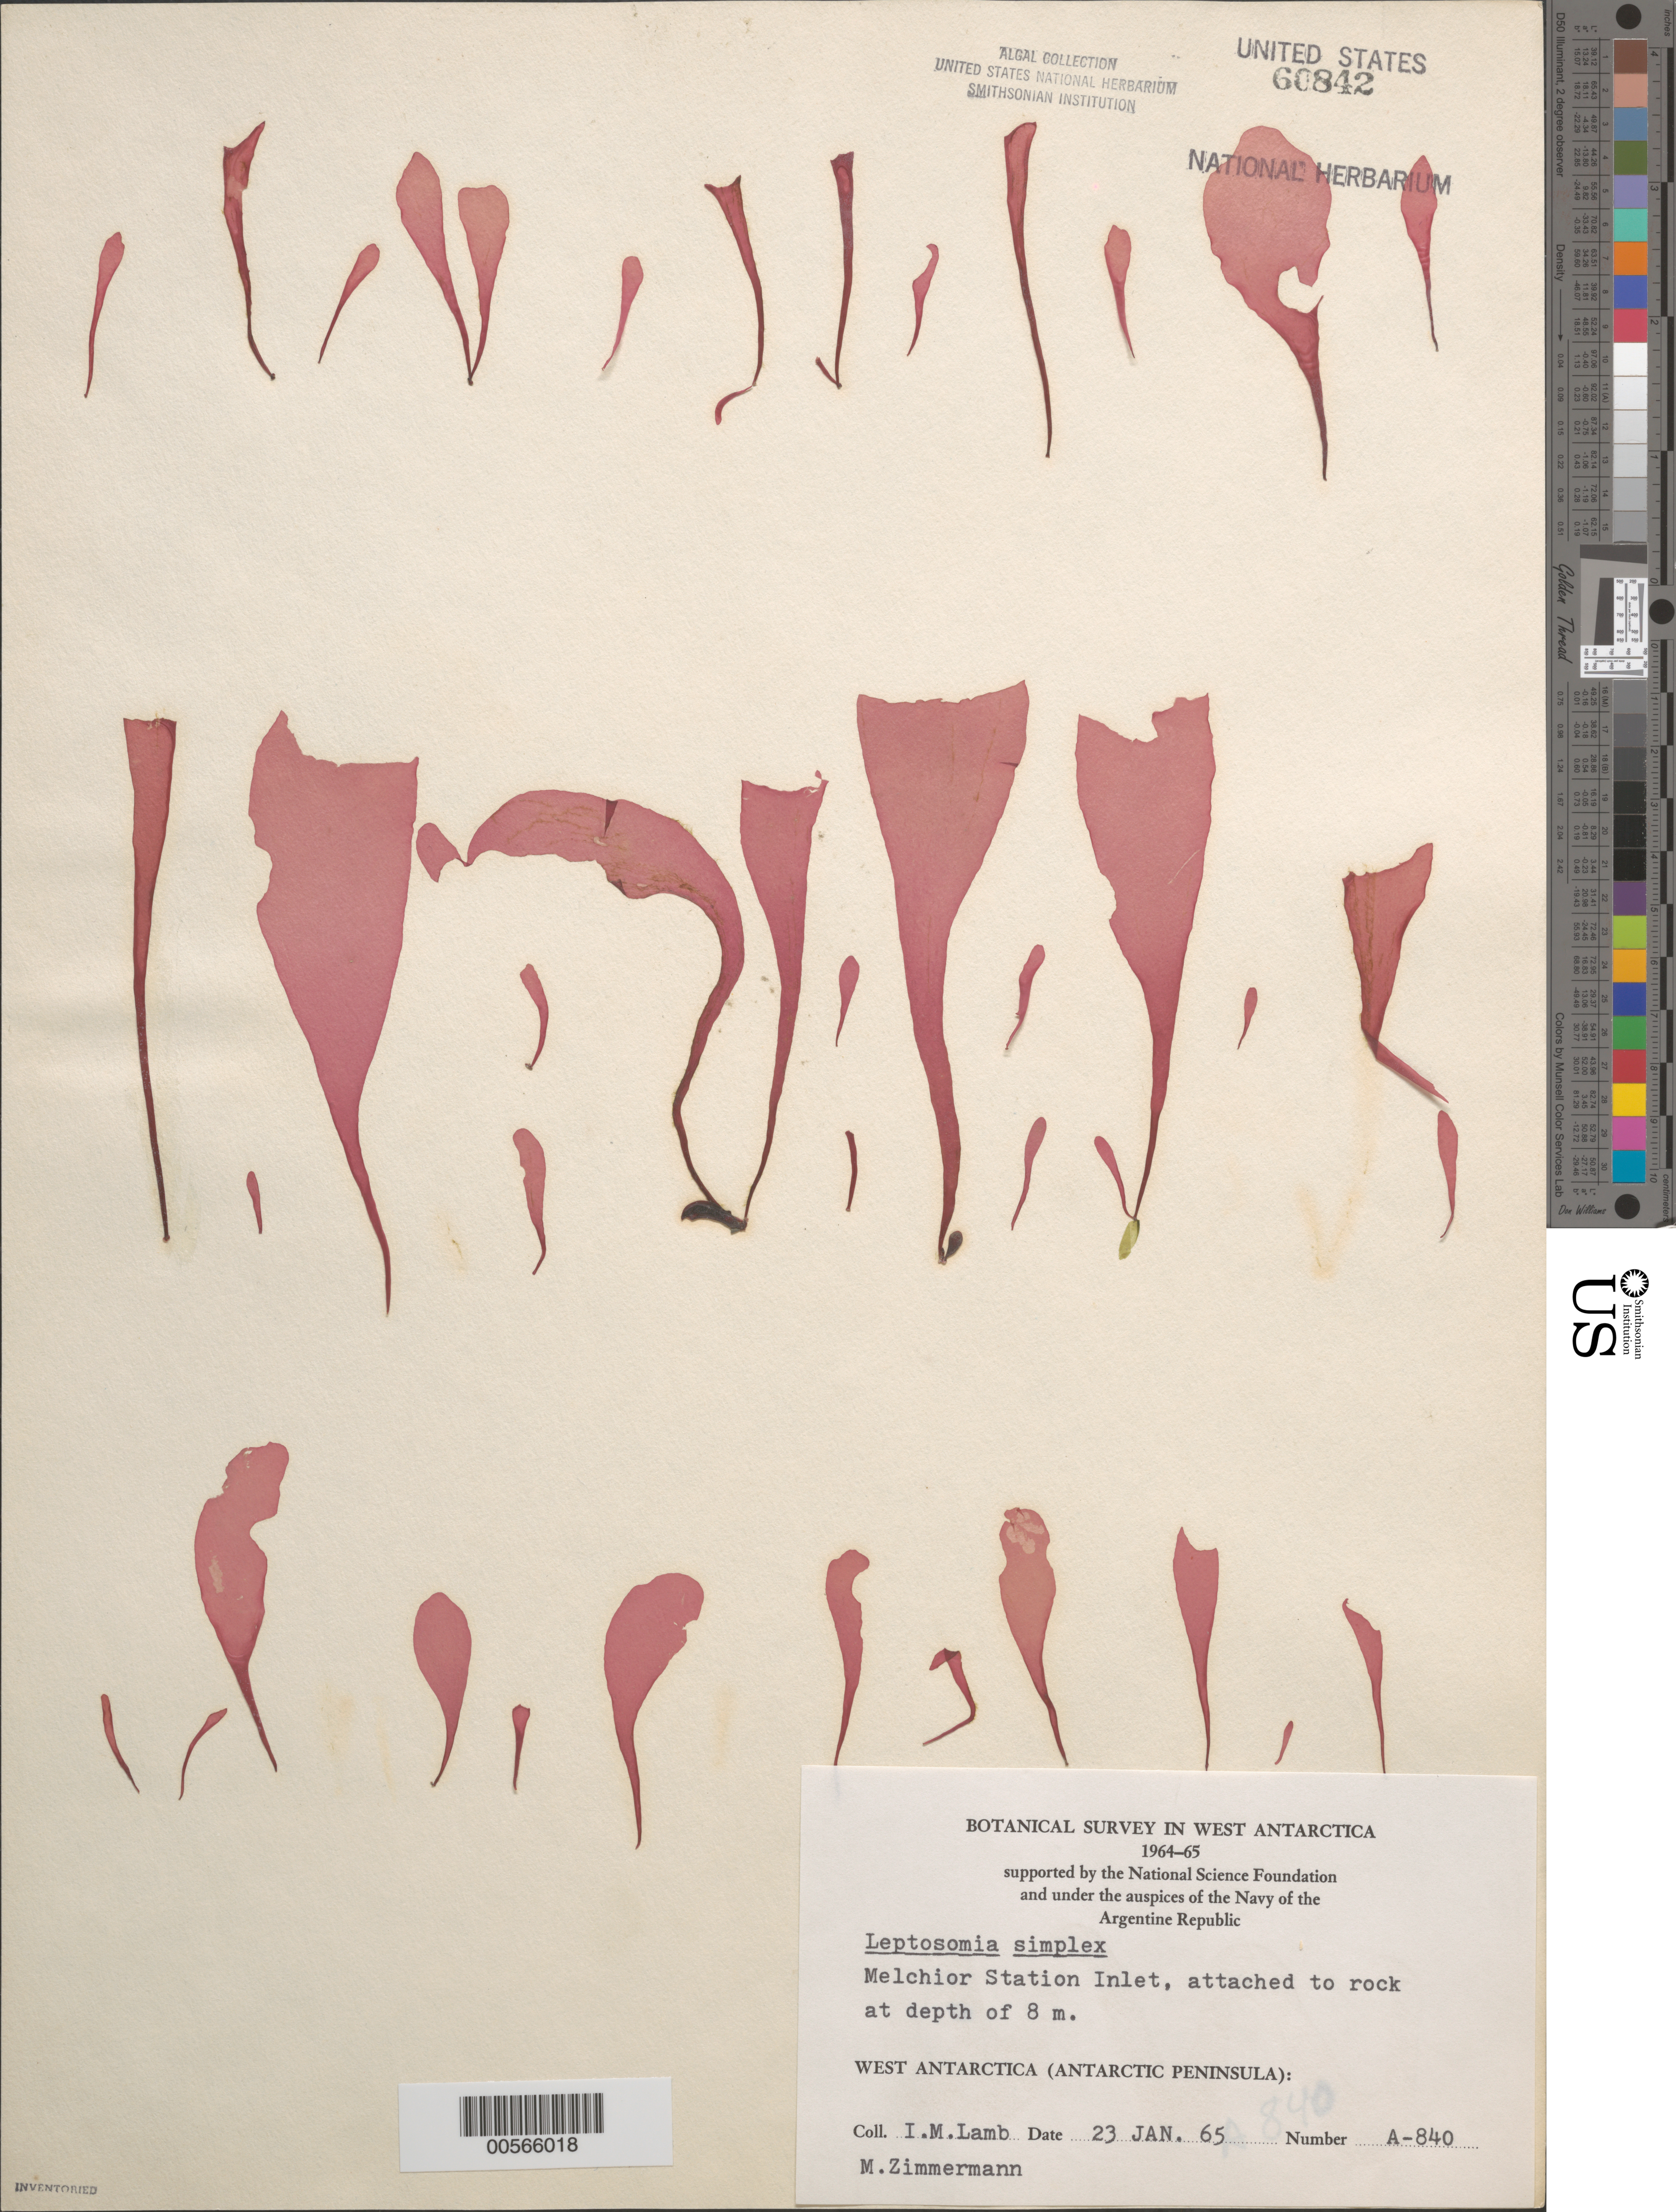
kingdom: Plantae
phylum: Rhodophyta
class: Florideophyceae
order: Palmariales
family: Palmariaceae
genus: Palmaria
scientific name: Palmaria decipiens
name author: (Reinsch) Ricker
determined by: Algae name updating Project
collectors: I. M. Lamb & M. Zimmermann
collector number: A-840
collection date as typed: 23 Jan 1965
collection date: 1965-01-23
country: Antarctica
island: Gamma Island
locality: Melchior Station Inlet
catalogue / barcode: US 60842